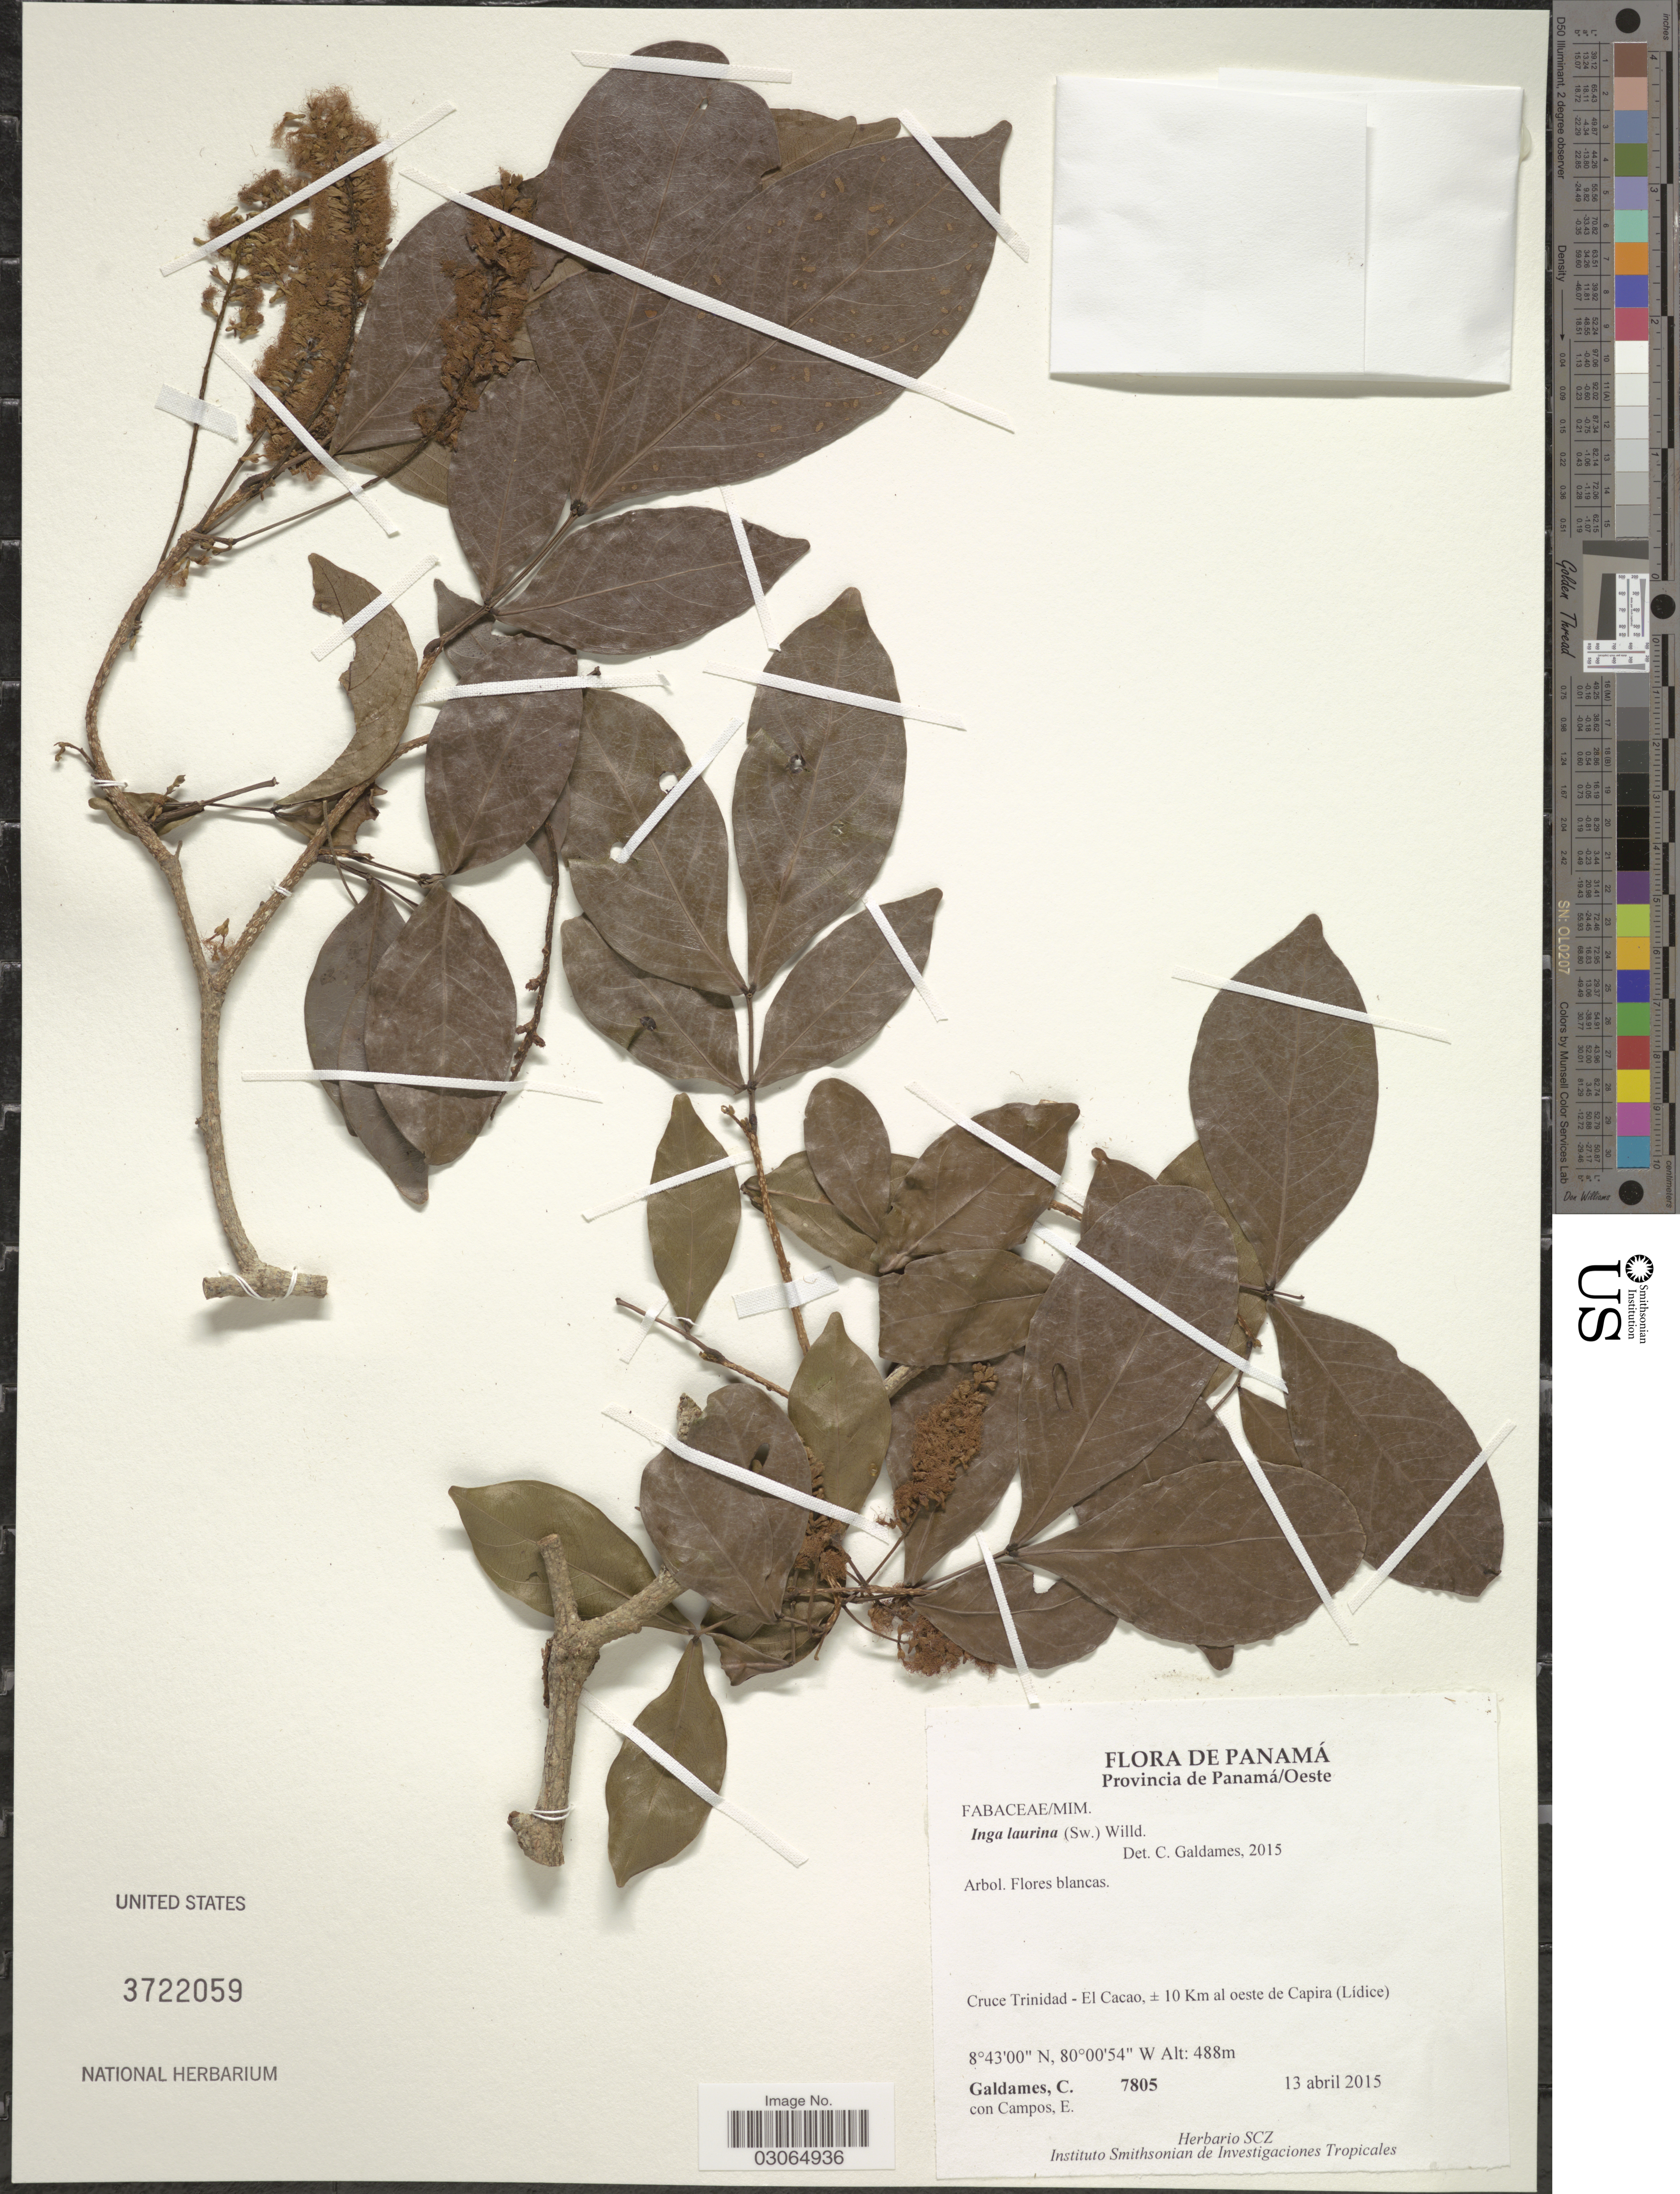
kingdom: Plantae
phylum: Tracheophyta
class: Magnoliopsida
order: Fabales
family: Fabaceae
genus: Inga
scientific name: Inga laurina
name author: (Sw.) Willd.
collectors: C. Galdames & E. Campos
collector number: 7805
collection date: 2015-04-13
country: Panama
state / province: Panamá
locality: Provincia de Panamá/Oeste. Cruce Trinidad - El Cacao, ± 10 Km al oeste de Capira (Lídice).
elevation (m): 488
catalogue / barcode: US 3722059